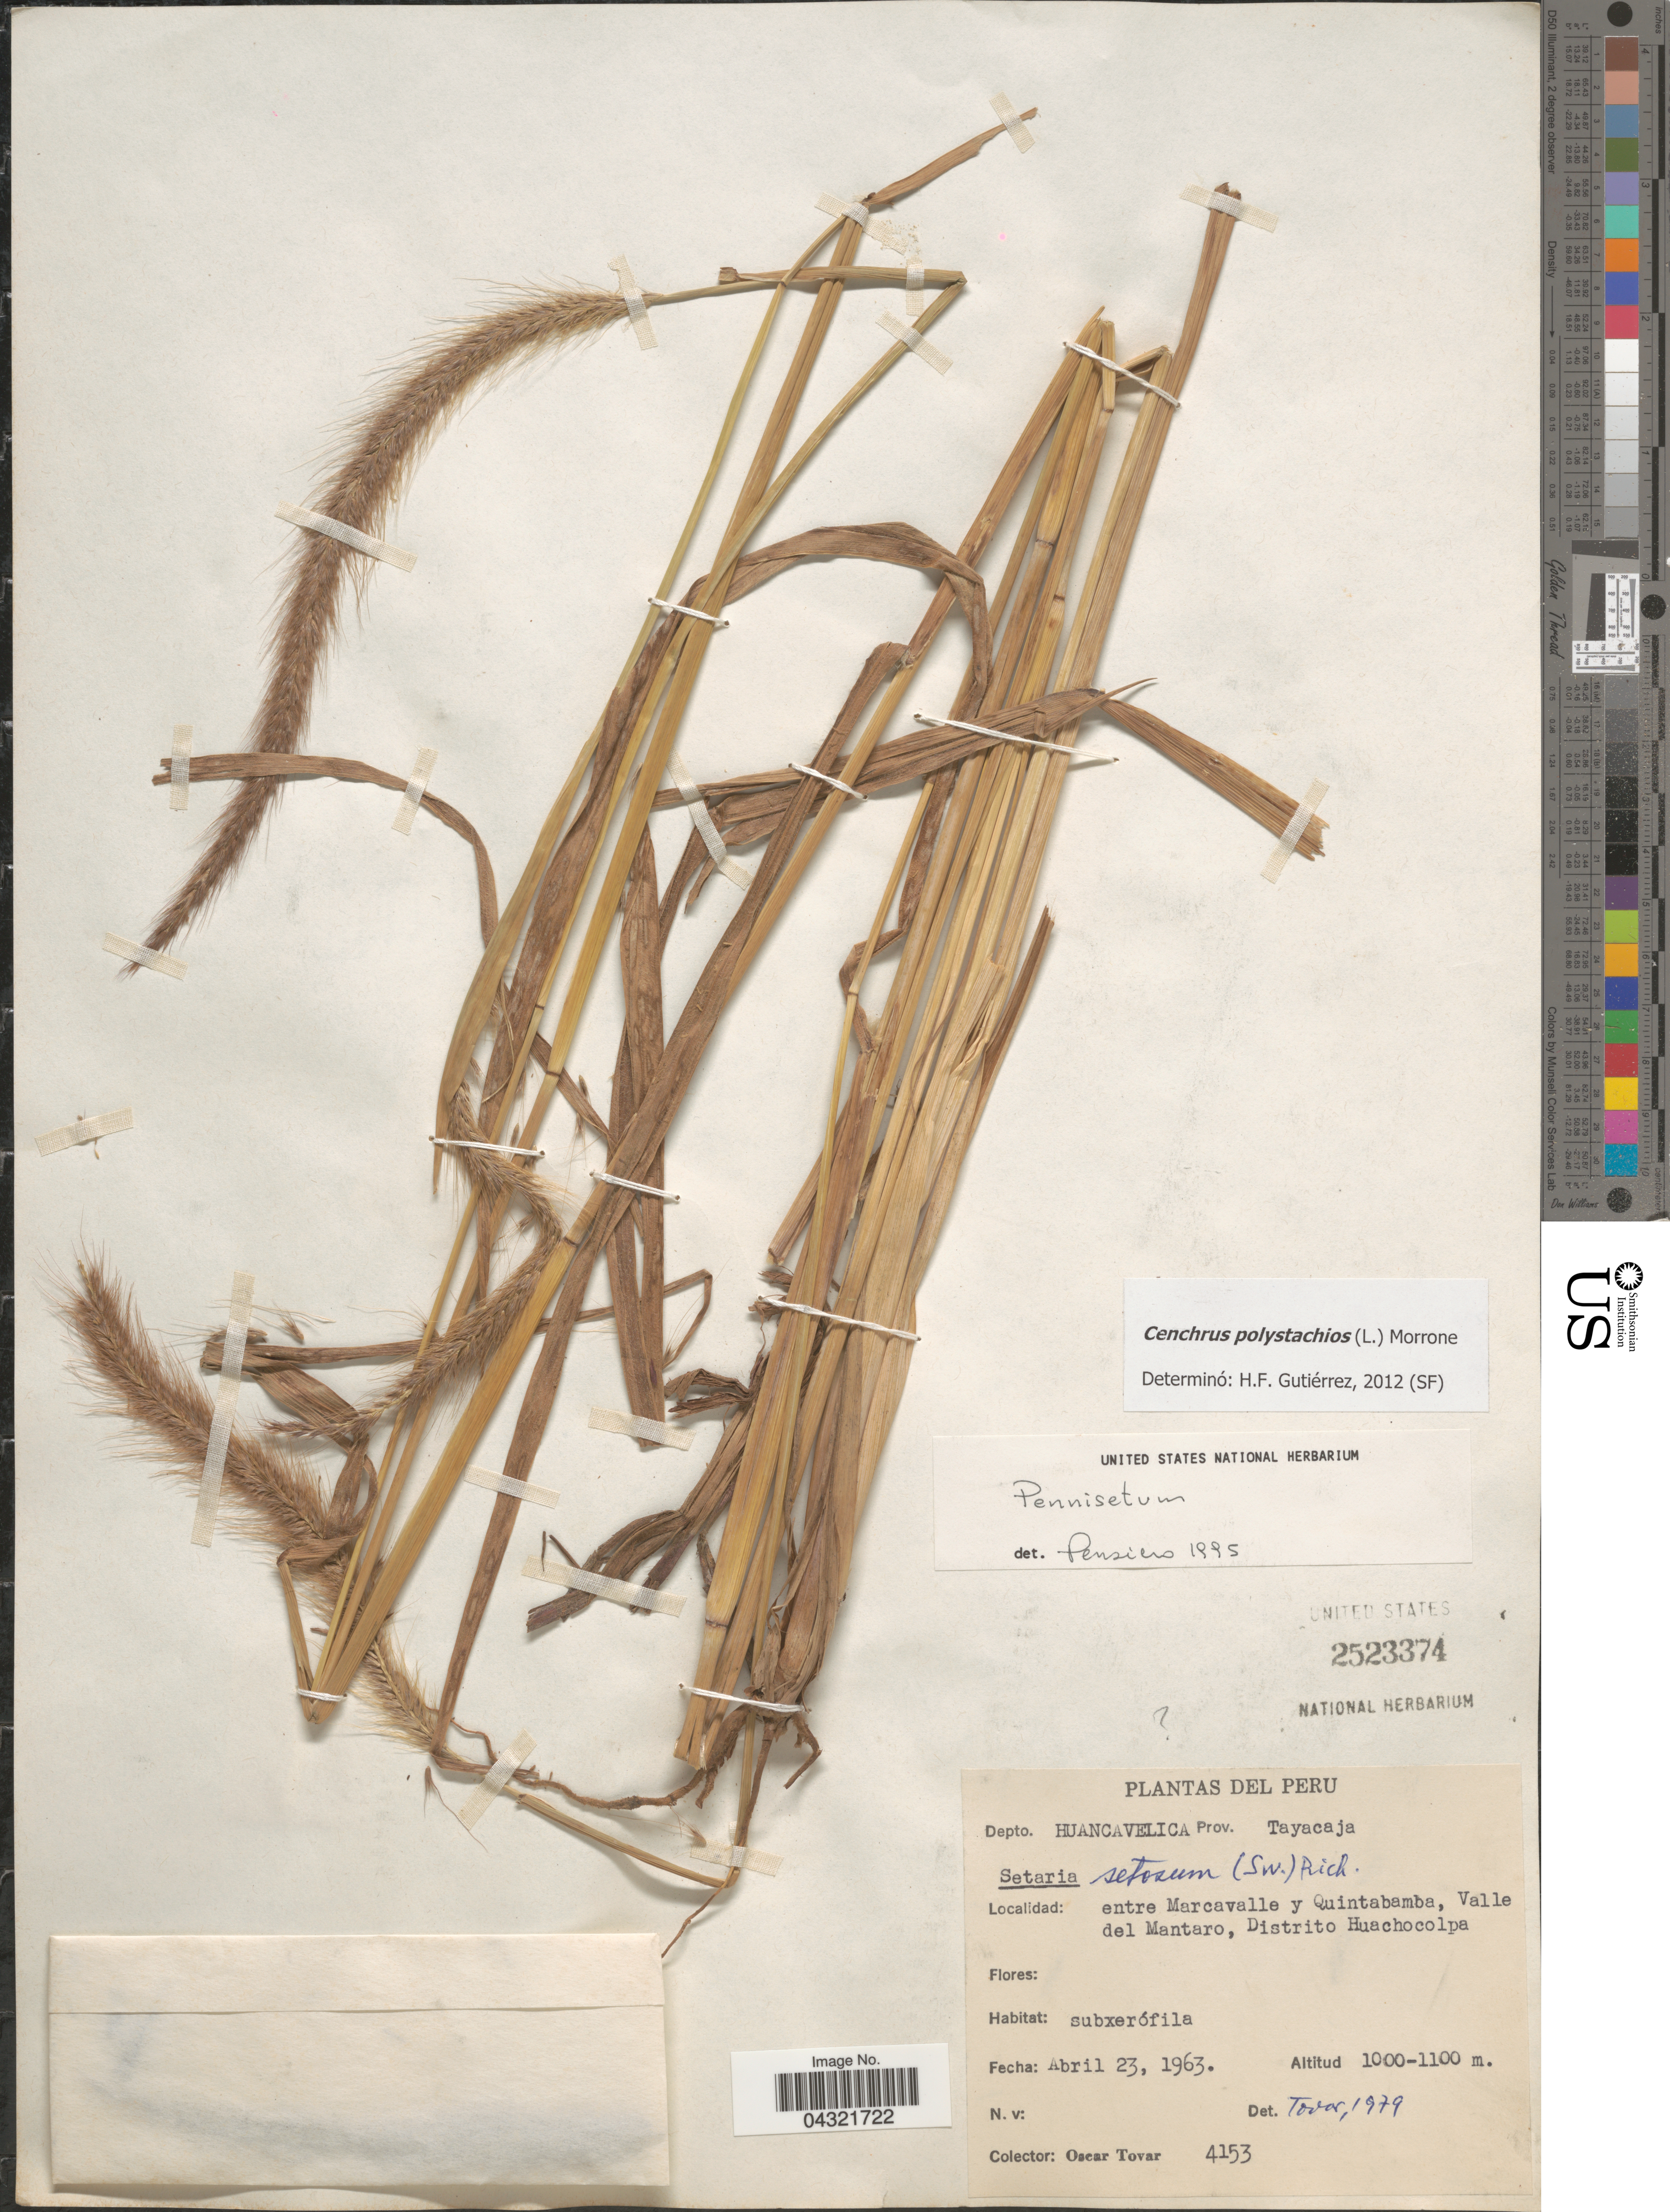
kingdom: Plantae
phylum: Tracheophyta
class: Liliopsida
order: Poales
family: Poaceae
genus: Cenchrus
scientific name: Cenchrus polystachios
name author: (L.) Morrone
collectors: Ó. Tovar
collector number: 4153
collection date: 1963-04-23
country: Peru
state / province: Huancavelica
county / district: Tayacaja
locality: Depto. Huancavelica. Prov. Tayacaja. Entre Marcavalle y Quintabamba, Valle del Mantaro, Distrito Huachocolpa.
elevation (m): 1000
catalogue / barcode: US 2523374